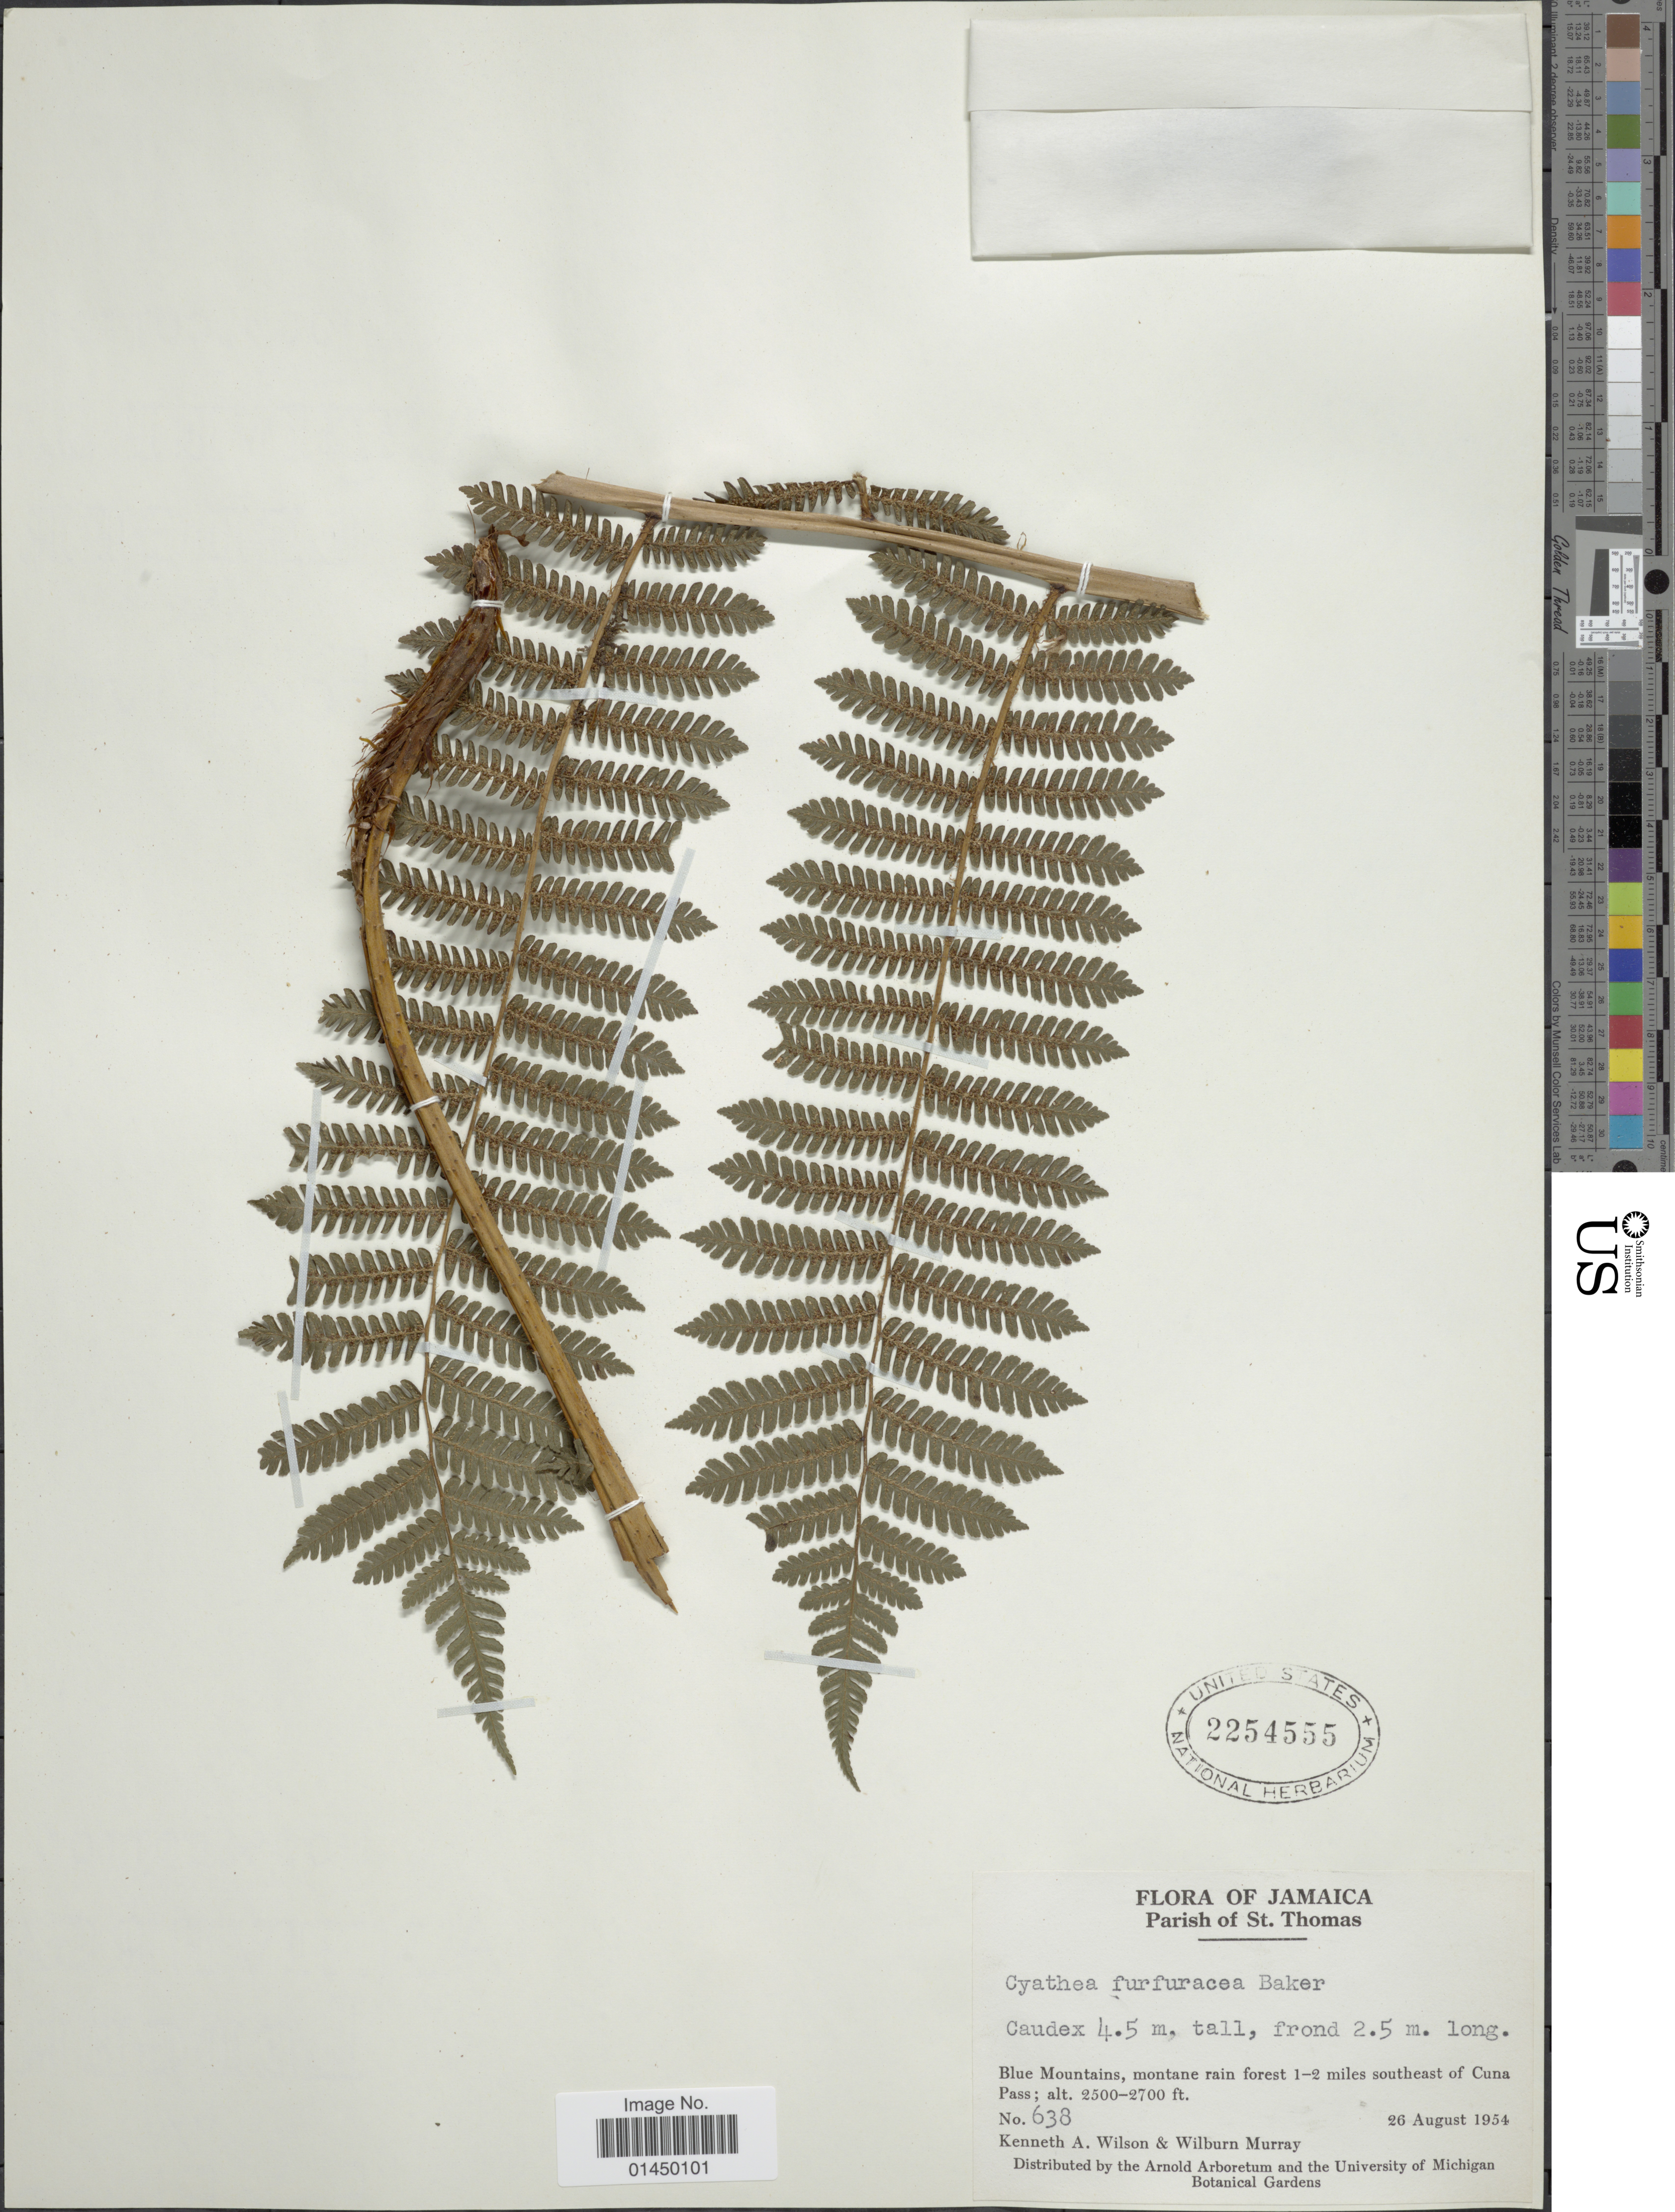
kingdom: Plantae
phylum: Tracheophyta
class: Polypodiopsida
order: Cyatheales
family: Cyatheaceae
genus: Cyathea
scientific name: Cyathea furfuracea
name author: Christ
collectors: K. A. Wilson & W. Murray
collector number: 638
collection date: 1954-08-26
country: Jamaica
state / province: Saint Thomas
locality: Parish of St. Thomas, Blue Mountains, montane rain forest 1-2 miles southeast of Cuna Pass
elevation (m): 762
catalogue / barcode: US 2254555